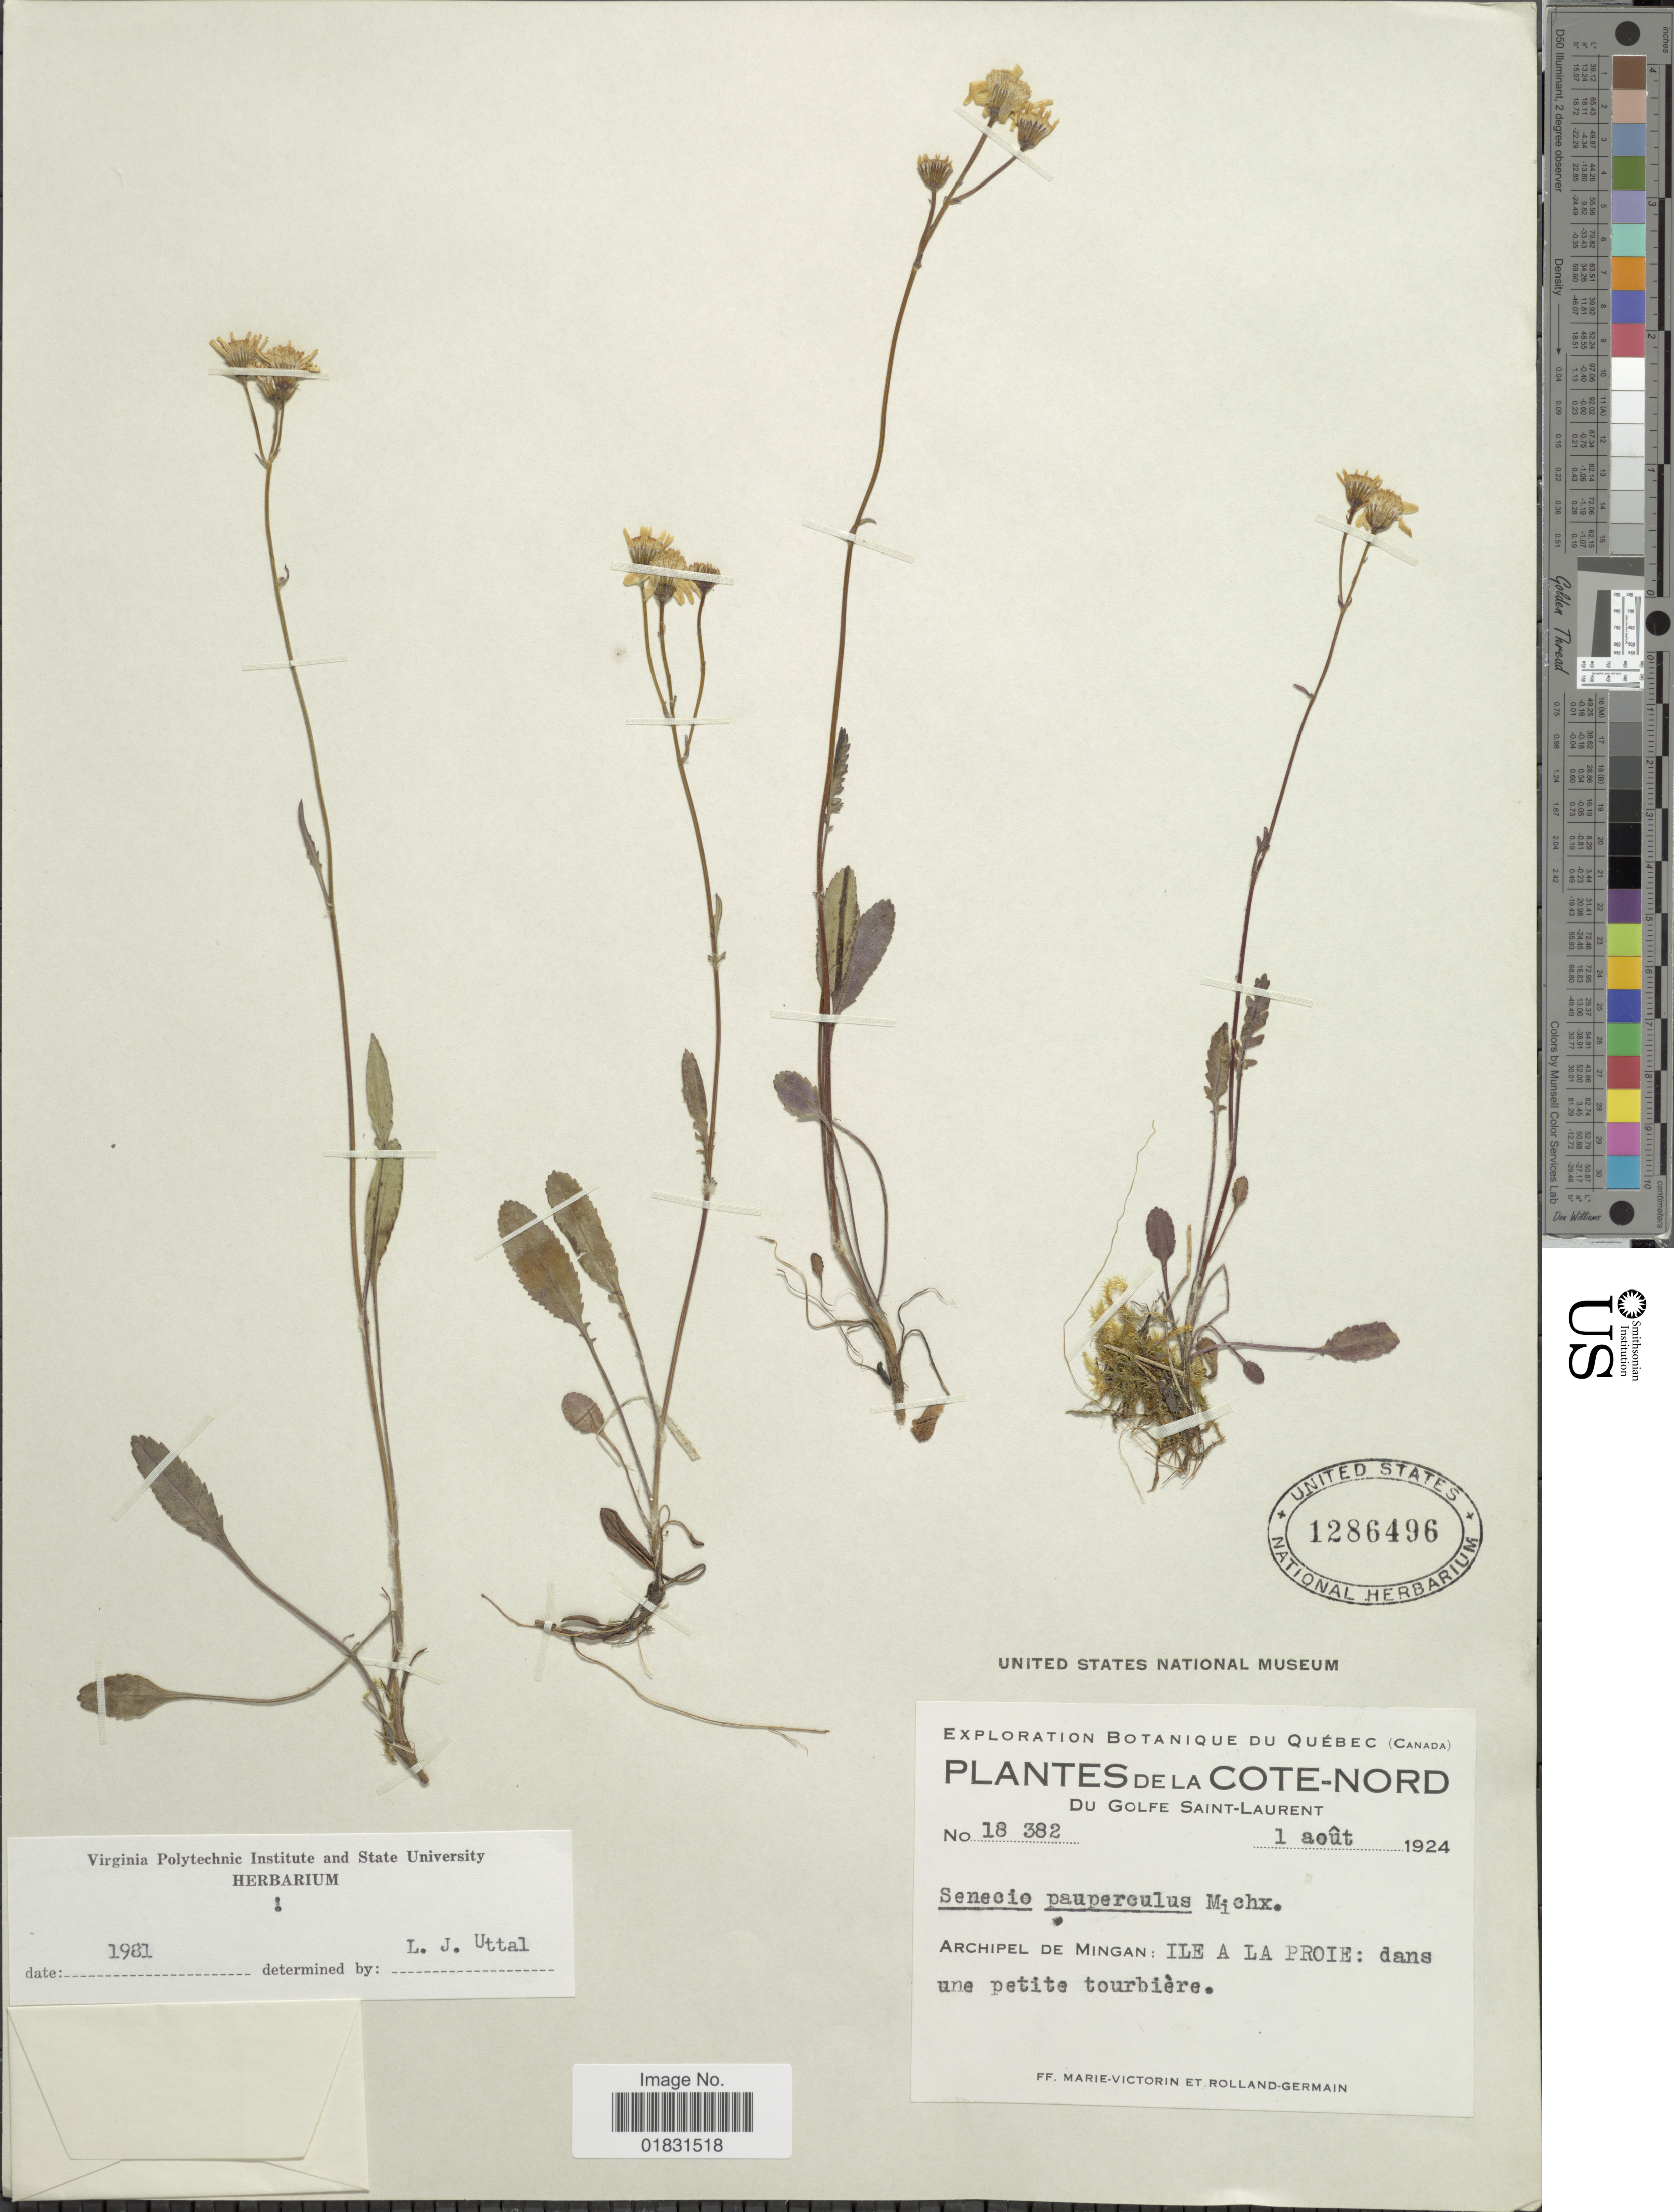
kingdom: Plantae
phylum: Tracheophyta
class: Magnoliopsida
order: Asterales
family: Asteraceae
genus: Packera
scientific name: Packera paupercula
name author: (Michx.) Á. Löve & D. Löve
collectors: Fr. Marie-Victorin & Rolland-Germain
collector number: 18382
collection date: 1924-08-01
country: Canada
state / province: Quebec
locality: De la Cote-Nord du Golfe Saint-Laurent, Archipel de Mingan: Ile a La Proie: dans une petite tourbière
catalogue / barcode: US 1286496